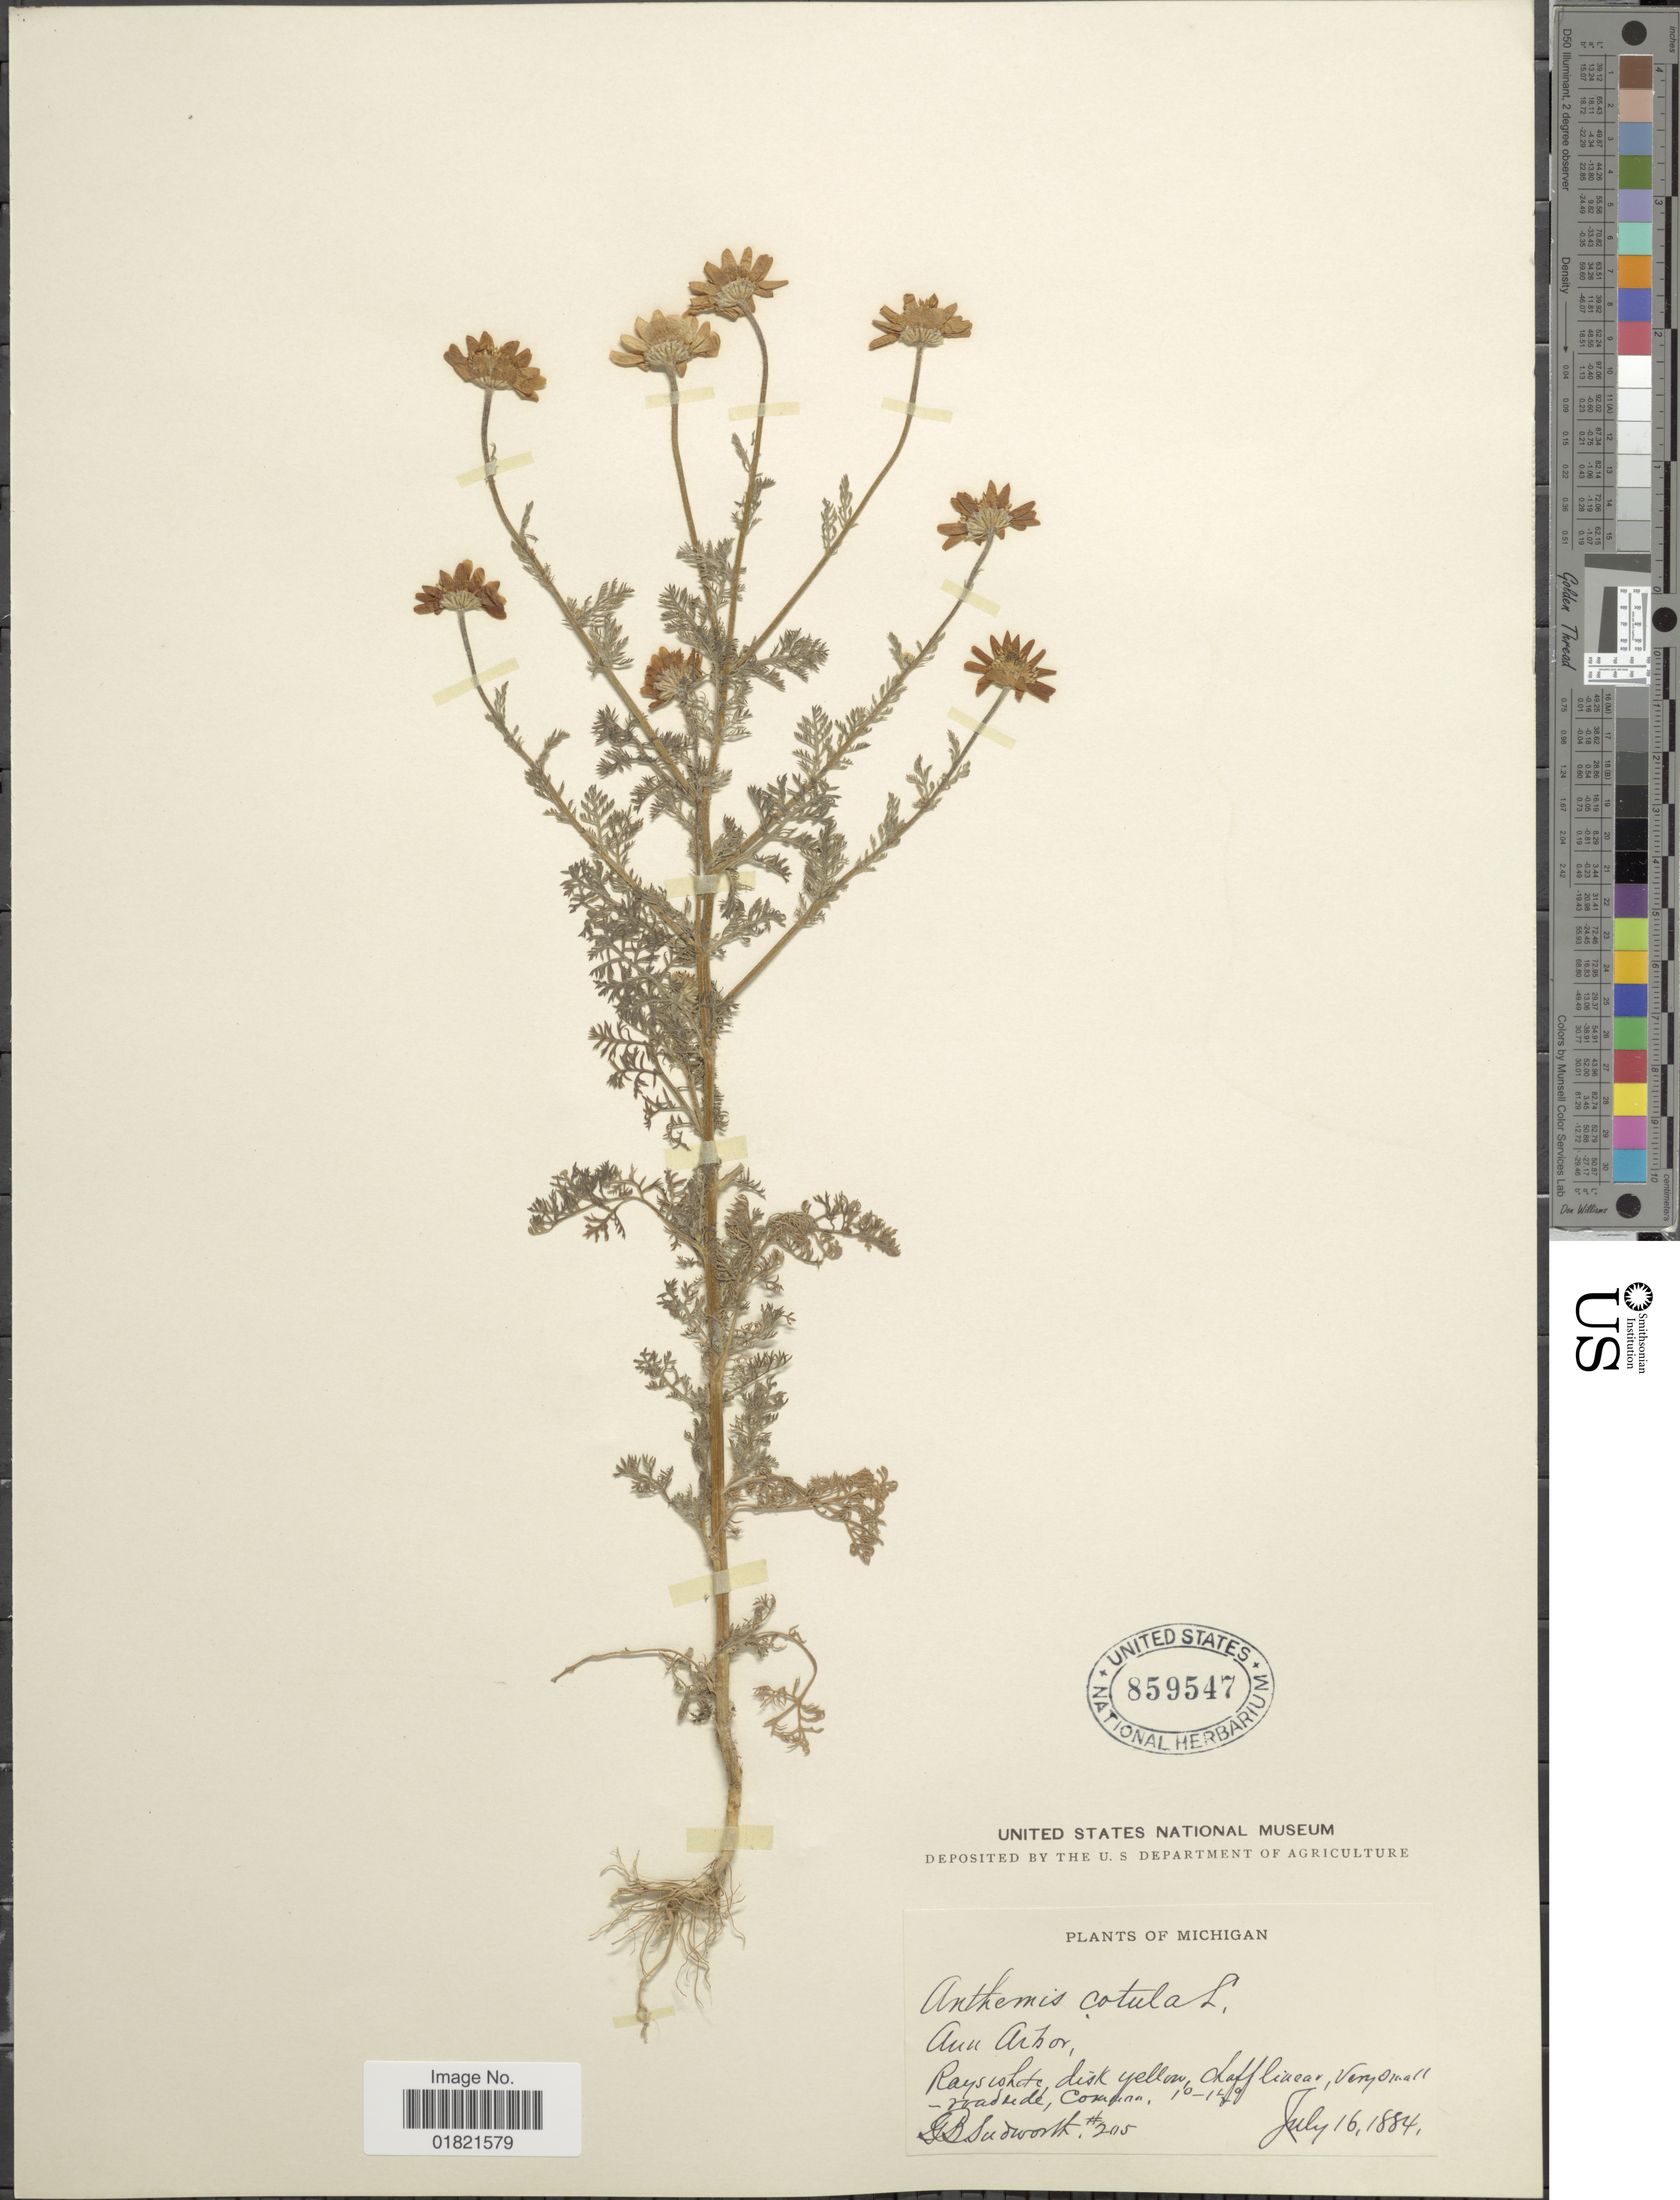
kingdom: Plantae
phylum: Tracheophyta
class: Magnoliopsida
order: Asterales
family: Asteraceae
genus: Anthemis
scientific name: Anthemis cotula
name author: L.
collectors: G. B. Sudworth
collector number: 205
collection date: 1884-07-16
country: United States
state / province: Michigan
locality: Ann Arbor.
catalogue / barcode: US 859547